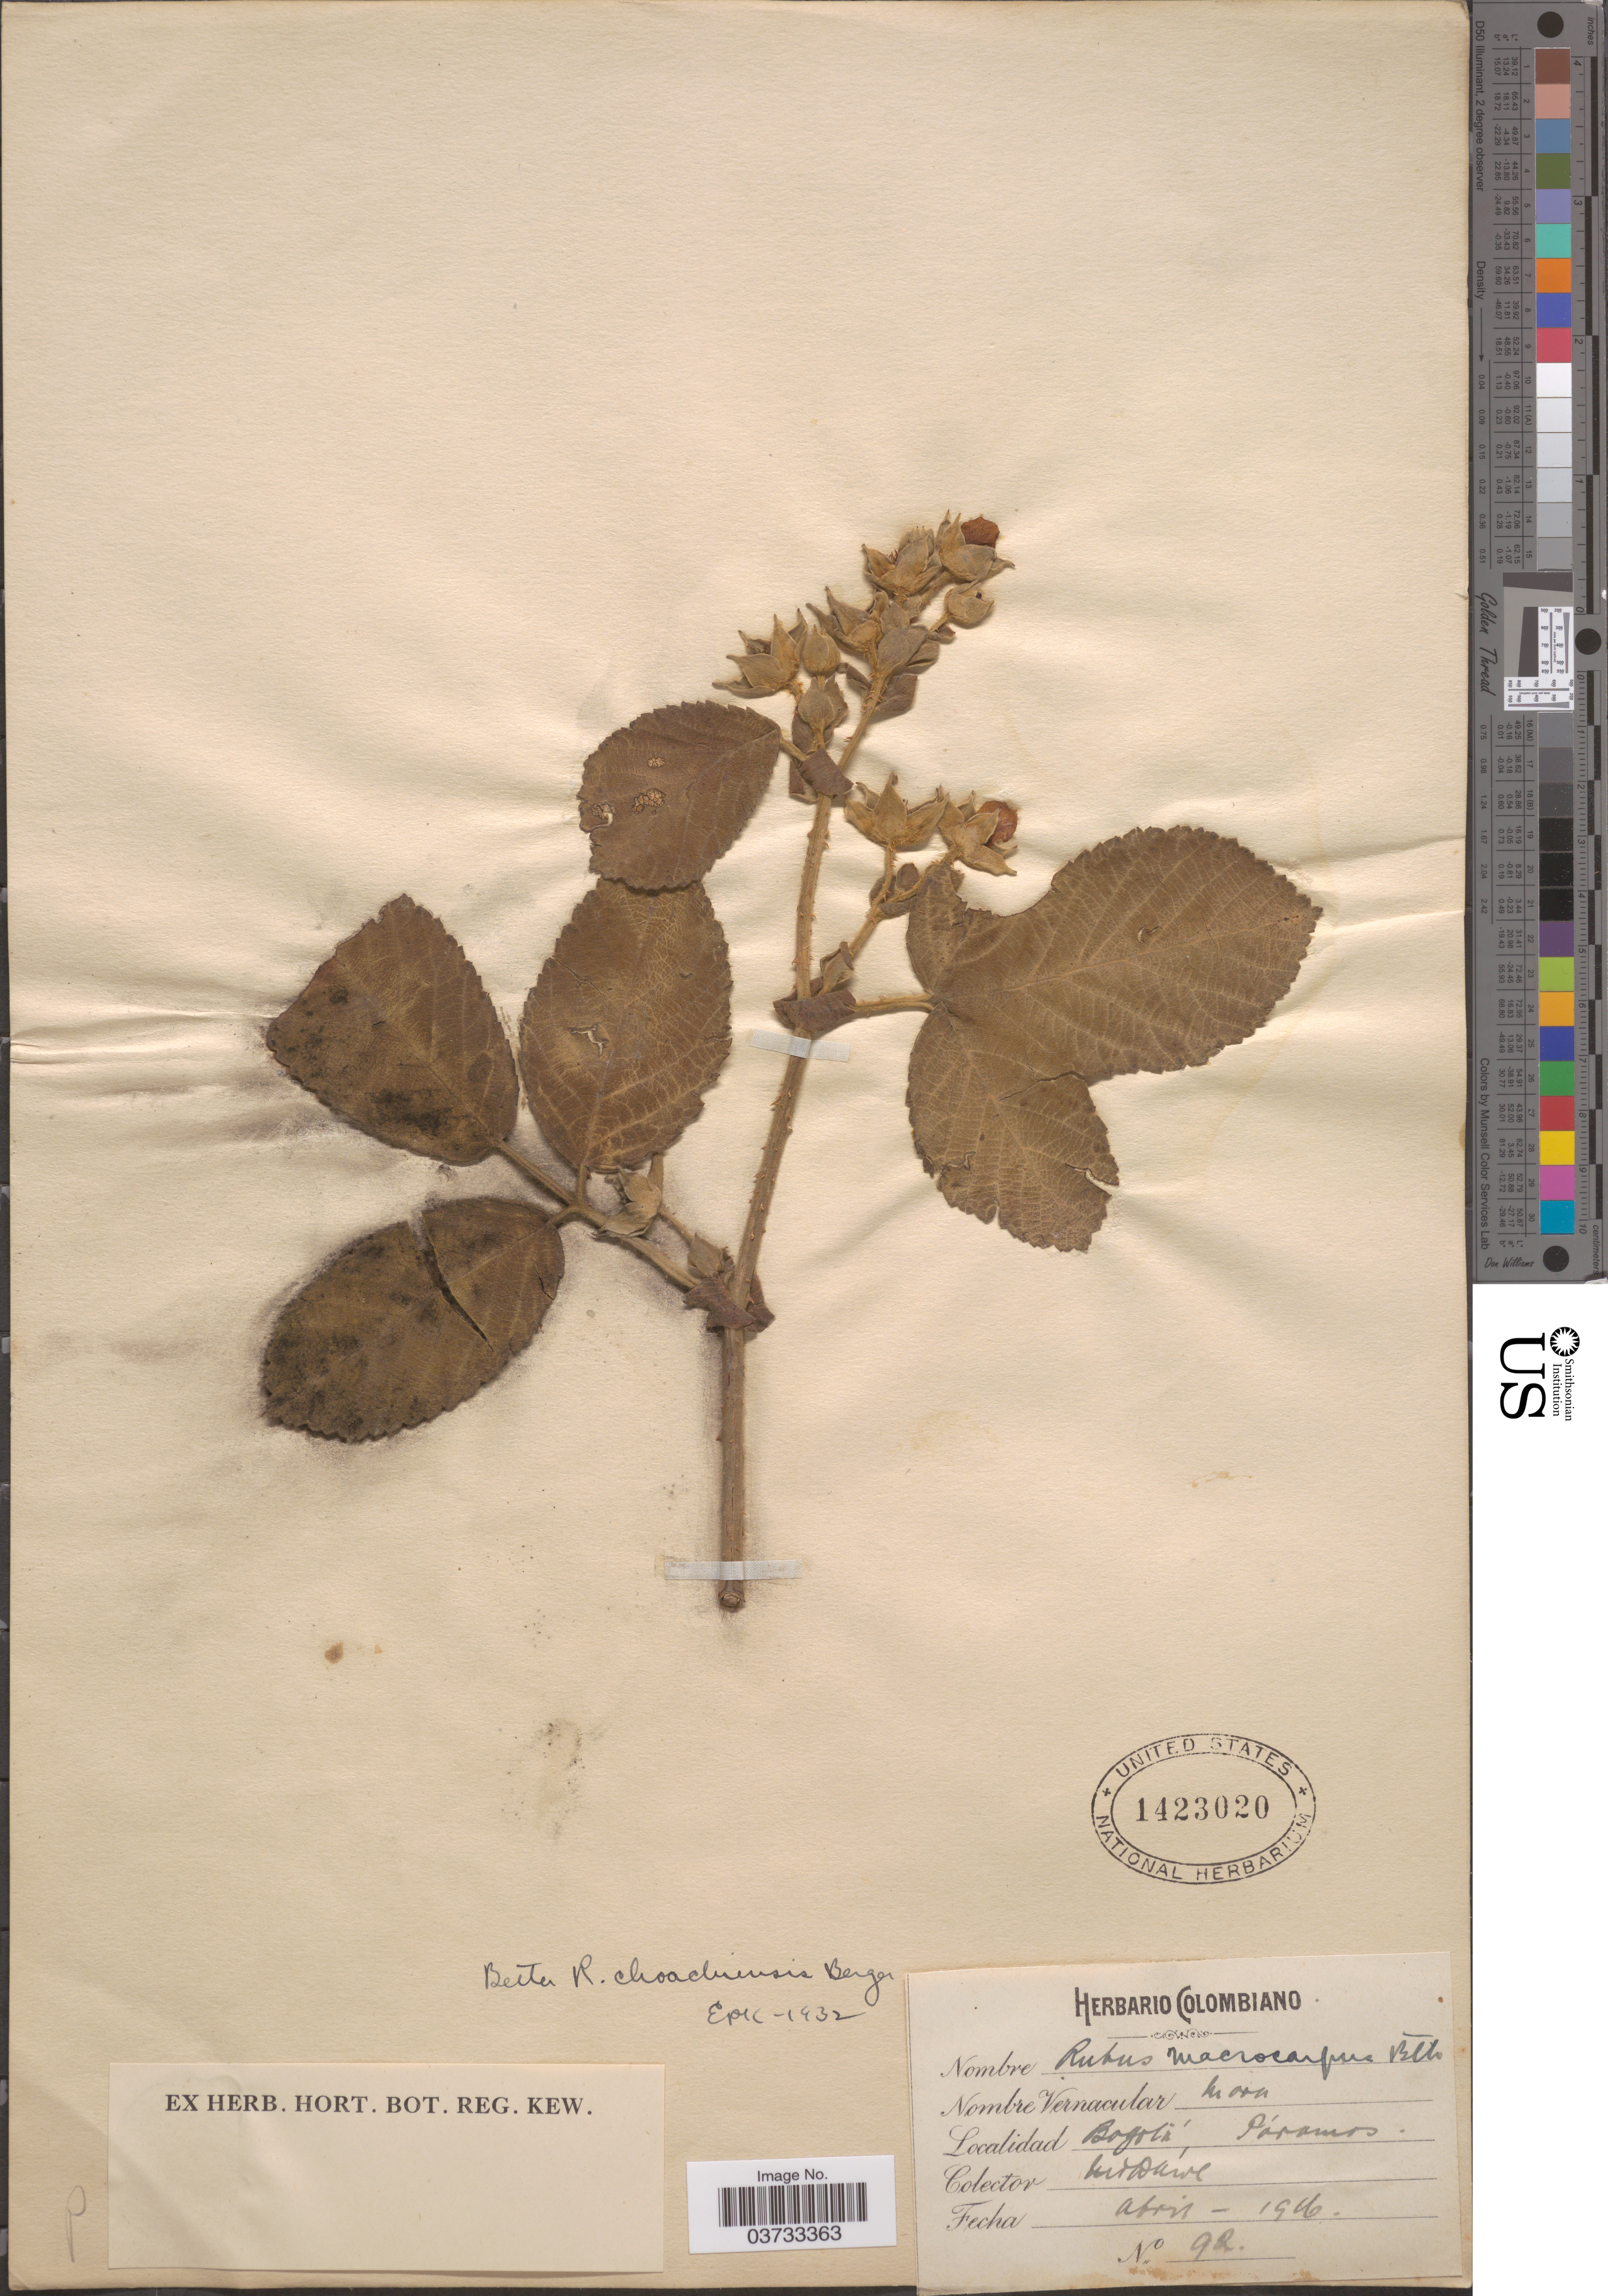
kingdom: Plantae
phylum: Tracheophyta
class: Magnoliopsida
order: Rosales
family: Rosaceae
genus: Rubus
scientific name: Rubus choachiensis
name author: A. Berger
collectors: M. T. Dawe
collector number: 92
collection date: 1916-04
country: Colombia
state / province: Bogota D.C.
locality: Bogota, Páramos.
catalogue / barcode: US 1423020